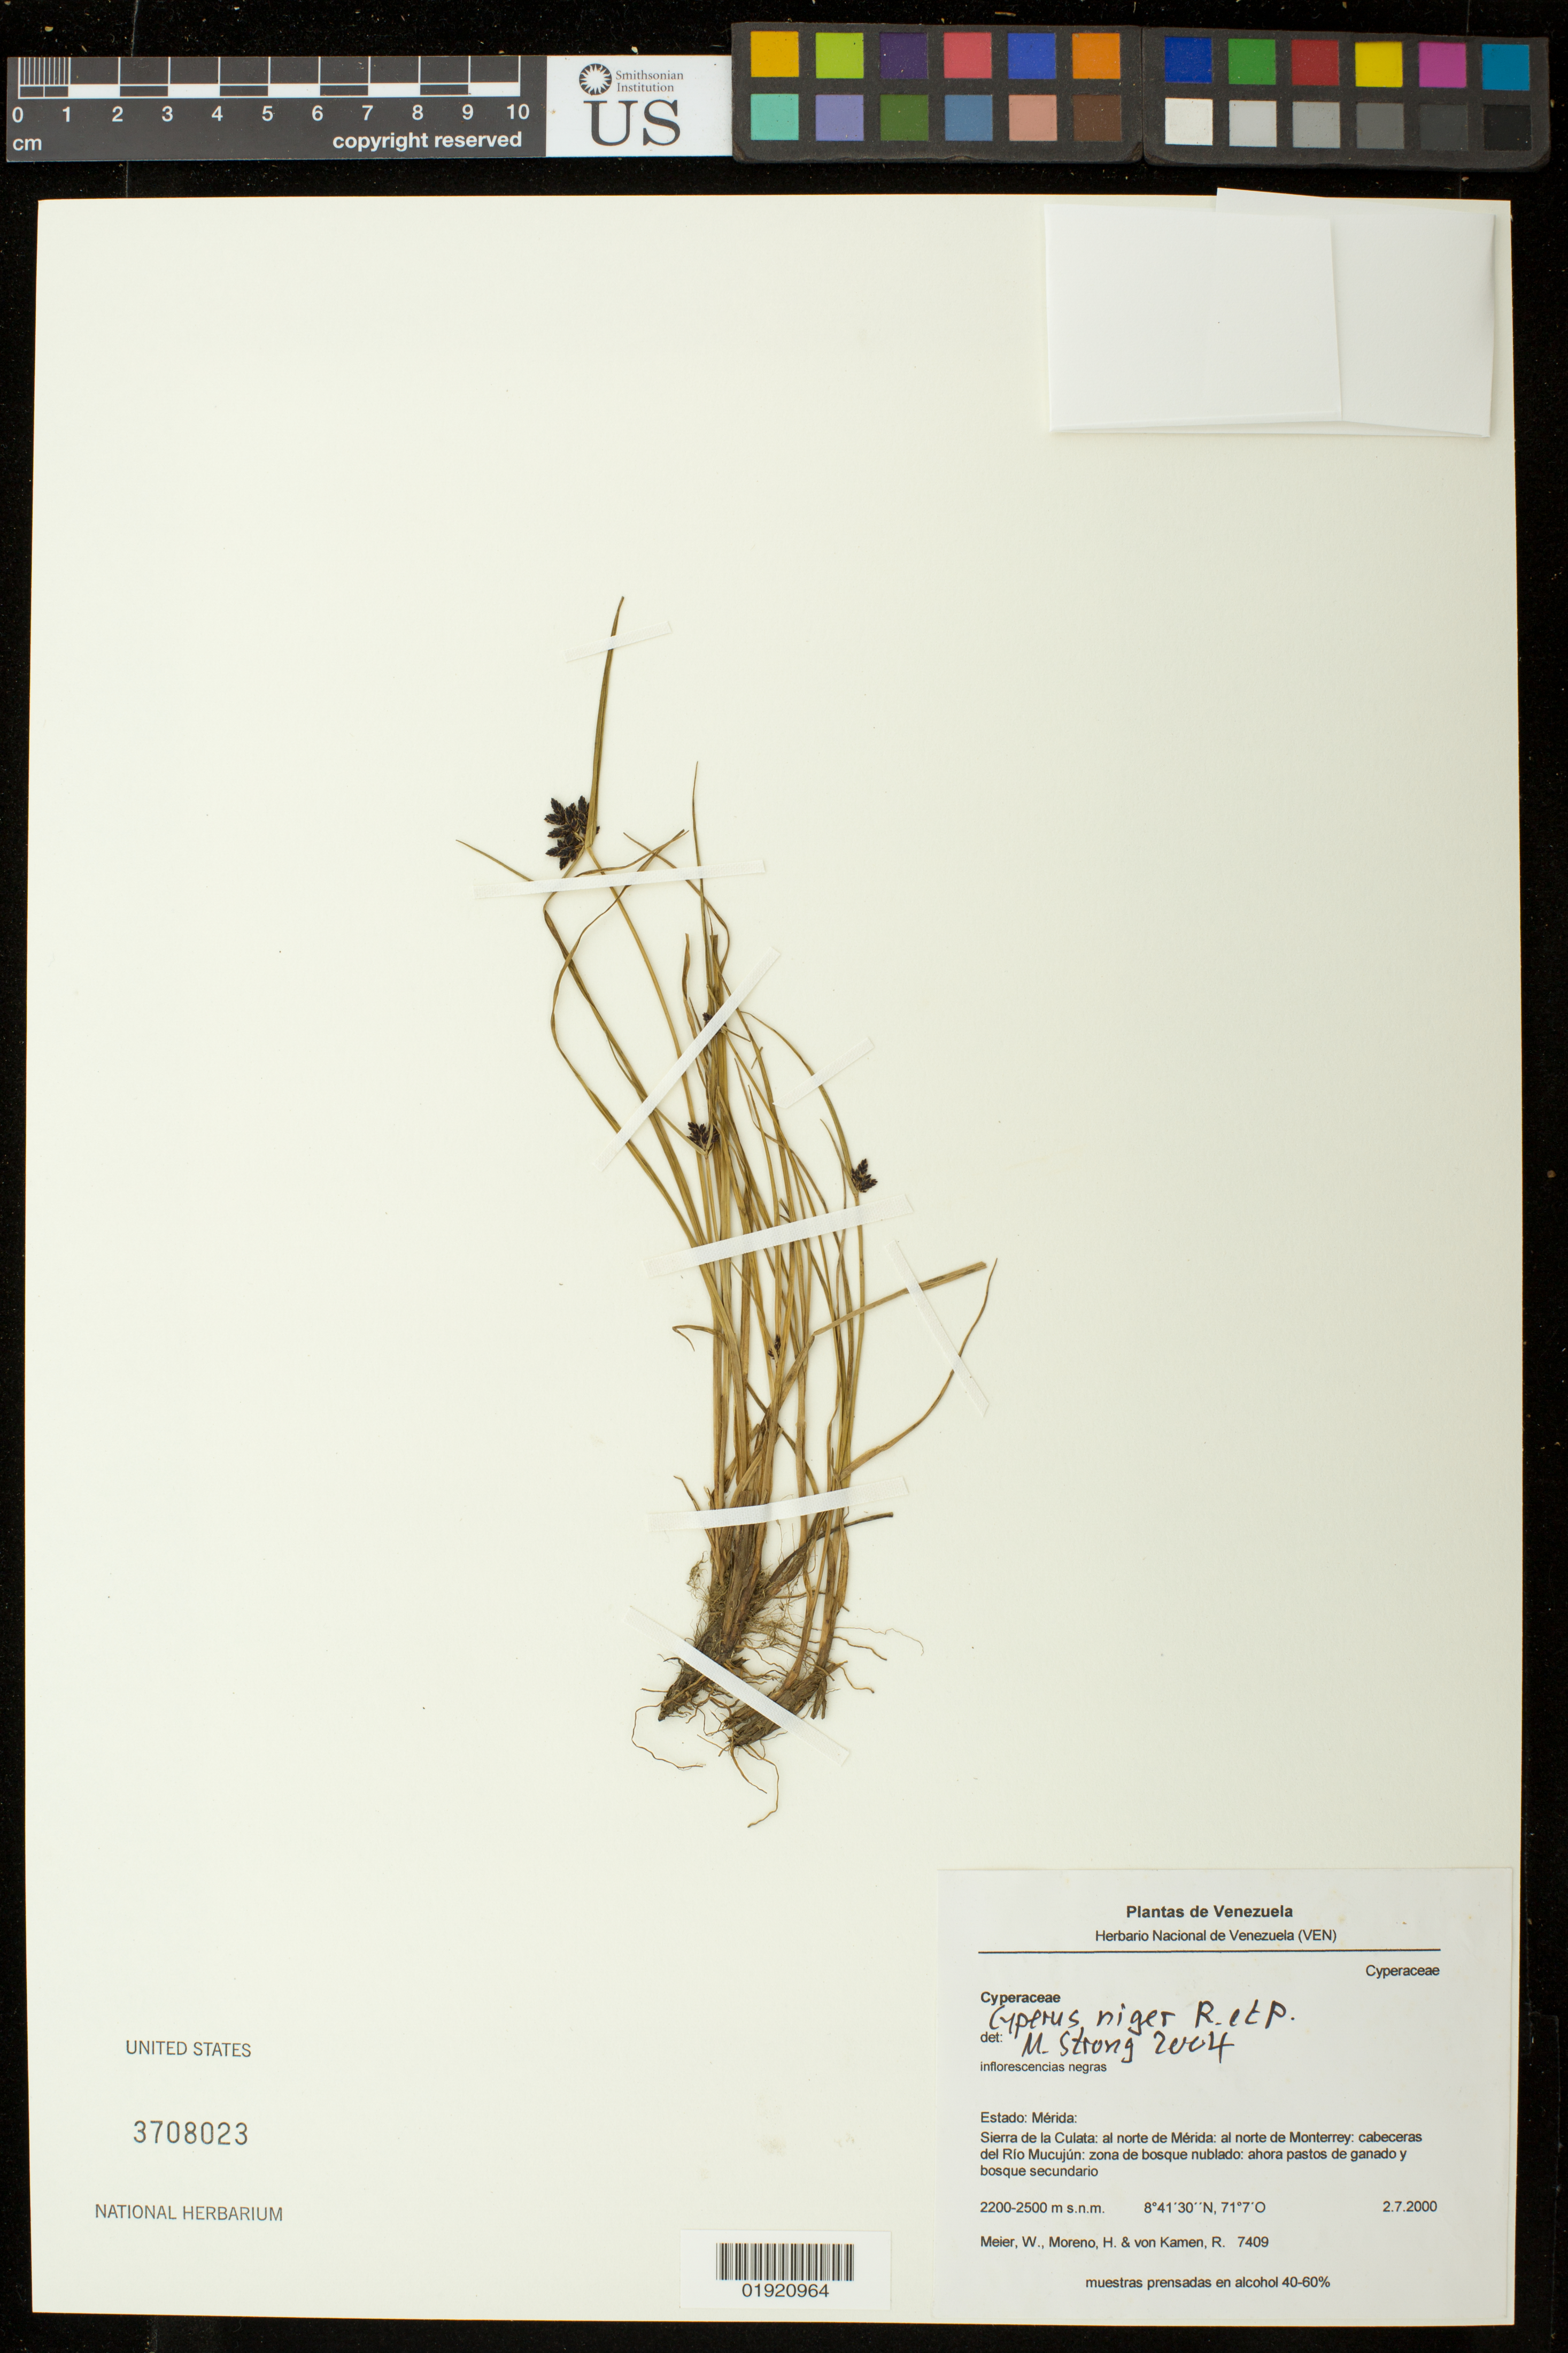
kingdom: Plantae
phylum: Tracheophyta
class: Liliopsida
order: Poales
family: Cyperaceae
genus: Cyperus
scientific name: Cyperus niger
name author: Ruiz & Pav.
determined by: Strong, Mark T., (BOT), Smithsonian Institution - National Museum of Natural History (UNITED STATES)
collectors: W. Meier, H. Moreno & R. von Kamen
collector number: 7409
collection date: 2000-07-02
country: Venezuela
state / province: Mérida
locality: Estado: Merida: al norte de Merida: al norte de Monterrey: cabeceras del Rio Mucujun.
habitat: Zona del bosque nublado: ahora pastos de ganado y bosque secundario.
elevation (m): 2200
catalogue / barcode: US 3708023